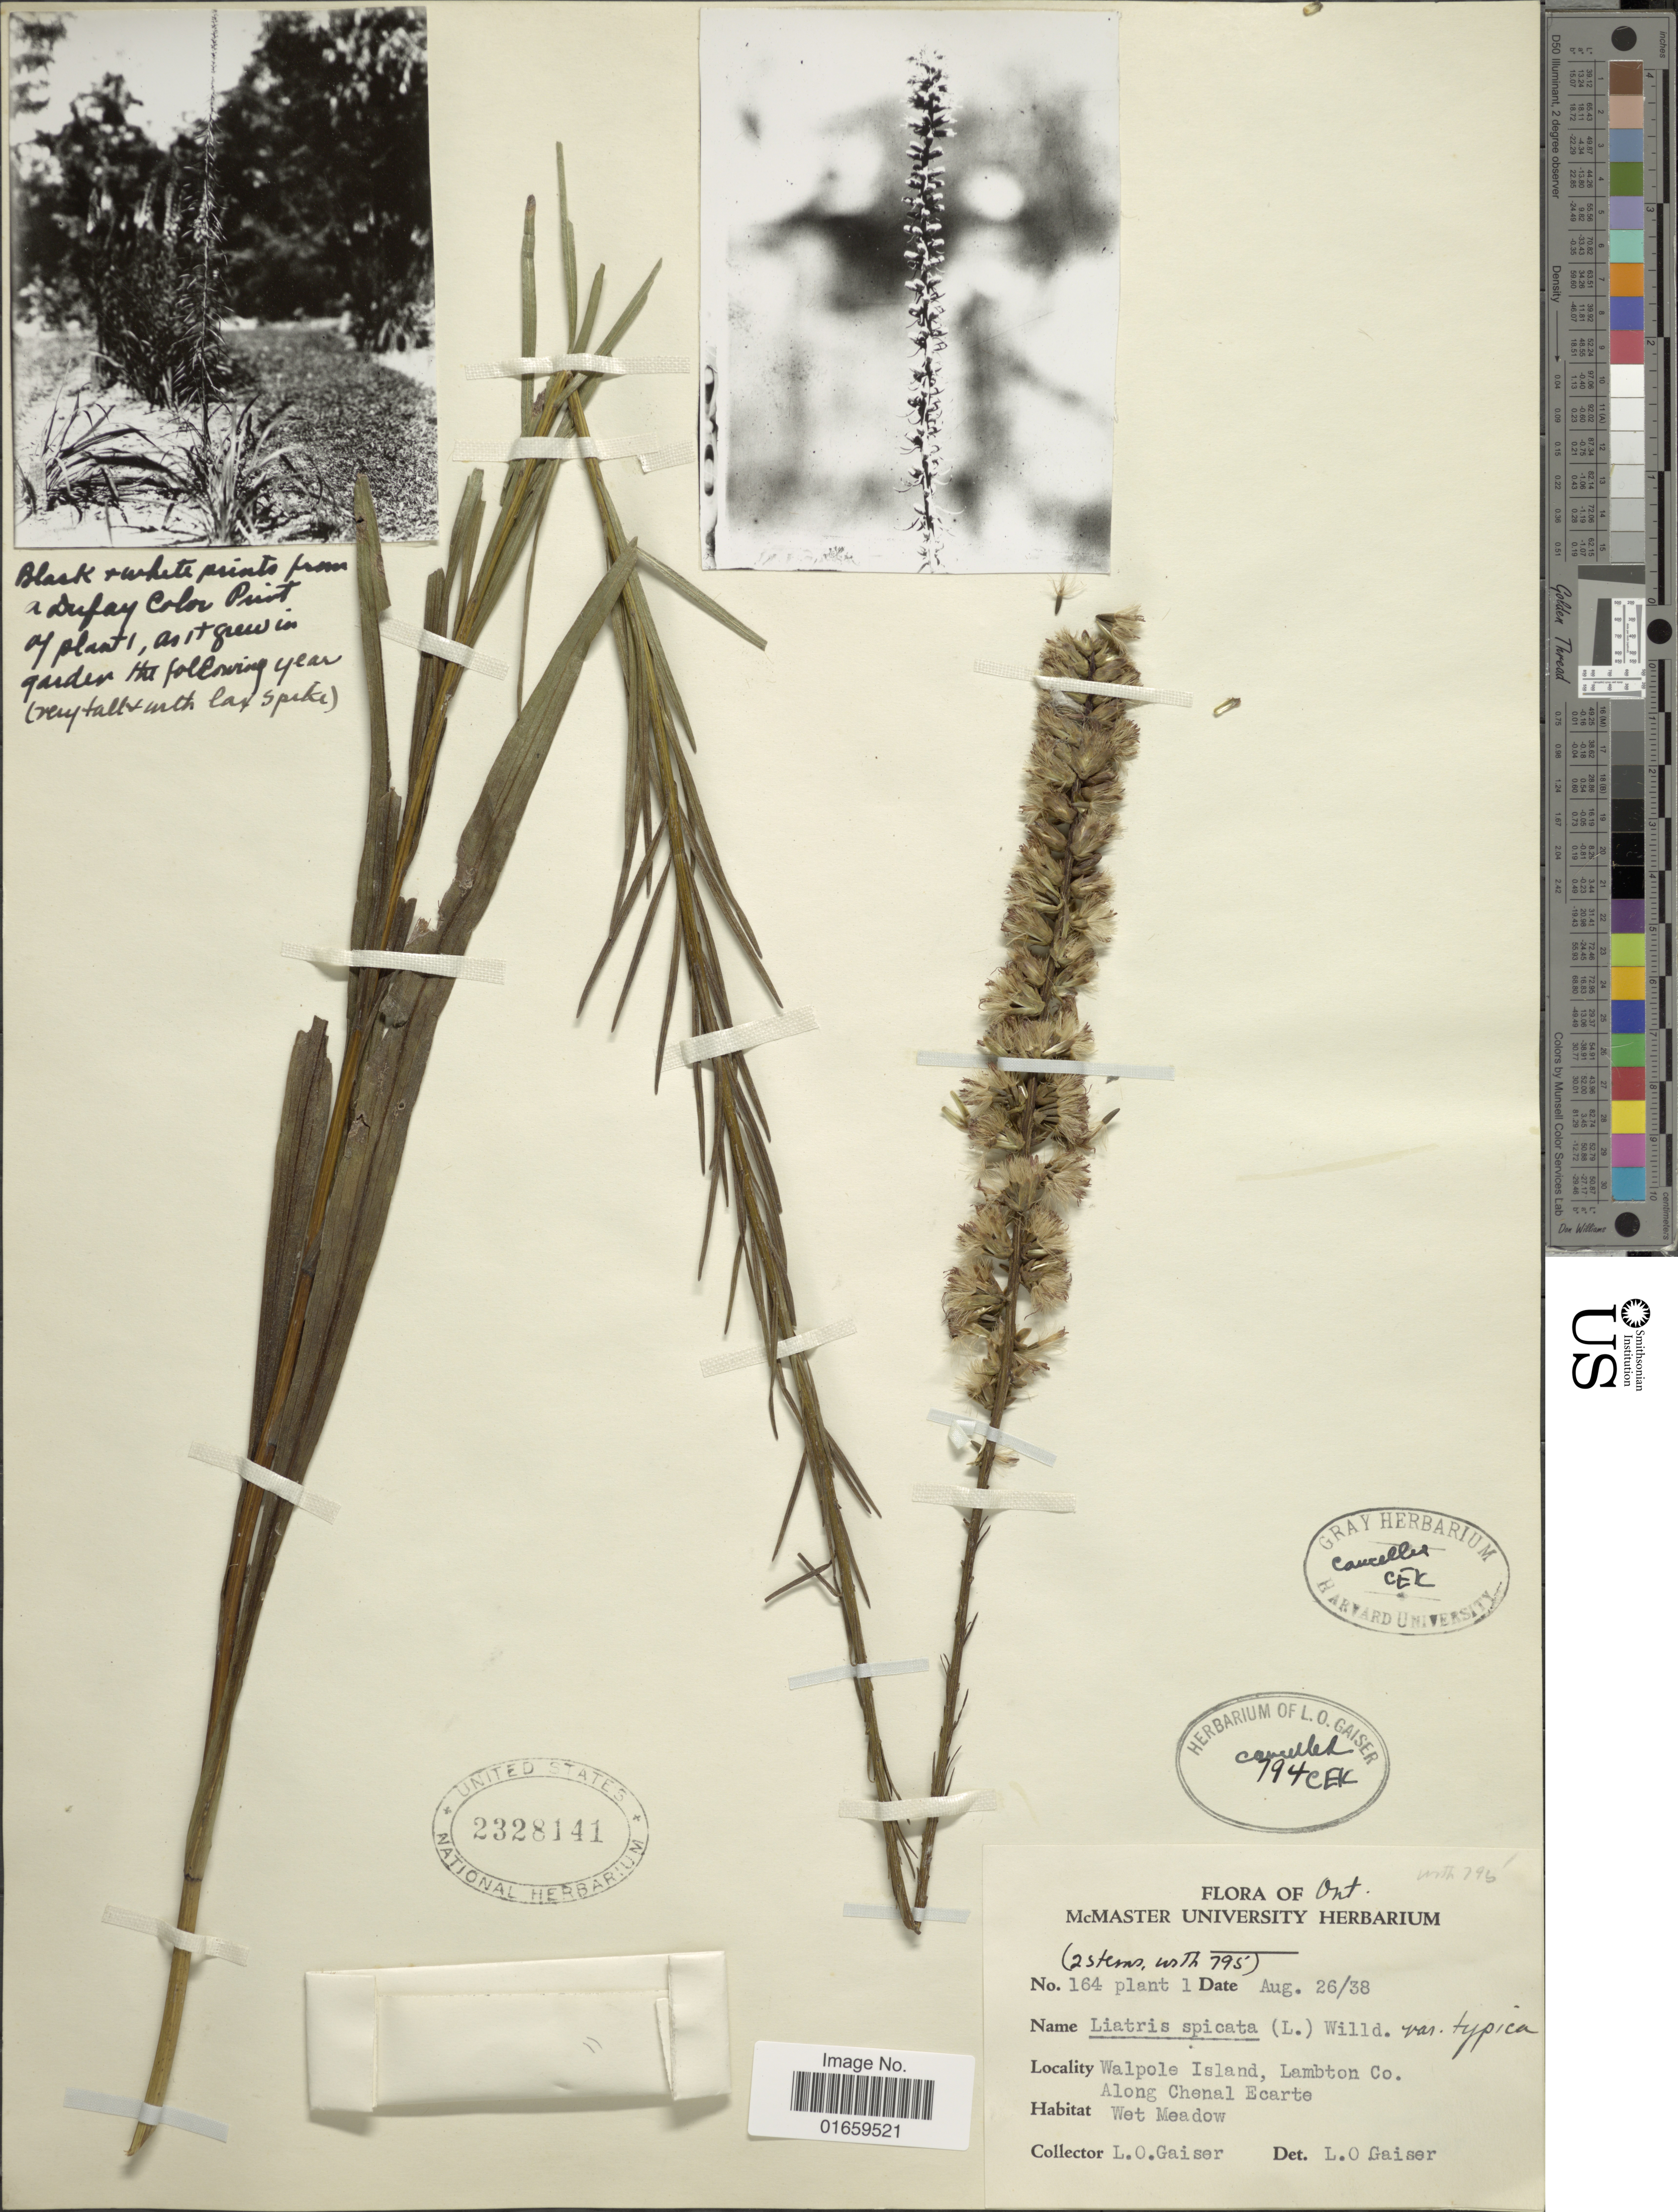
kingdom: Plantae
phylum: Tracheophyta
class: Magnoliopsida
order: Asterales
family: Asteraceae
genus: Liatris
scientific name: Liatris spicata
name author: (L.) Willd.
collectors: L. Gaiser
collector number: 164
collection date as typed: Transcribed d/m/y: 26/8/38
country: Canada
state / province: Ontario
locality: Walpole Island, Lambton Co., along Chenal Ecarte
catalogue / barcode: US 2328141